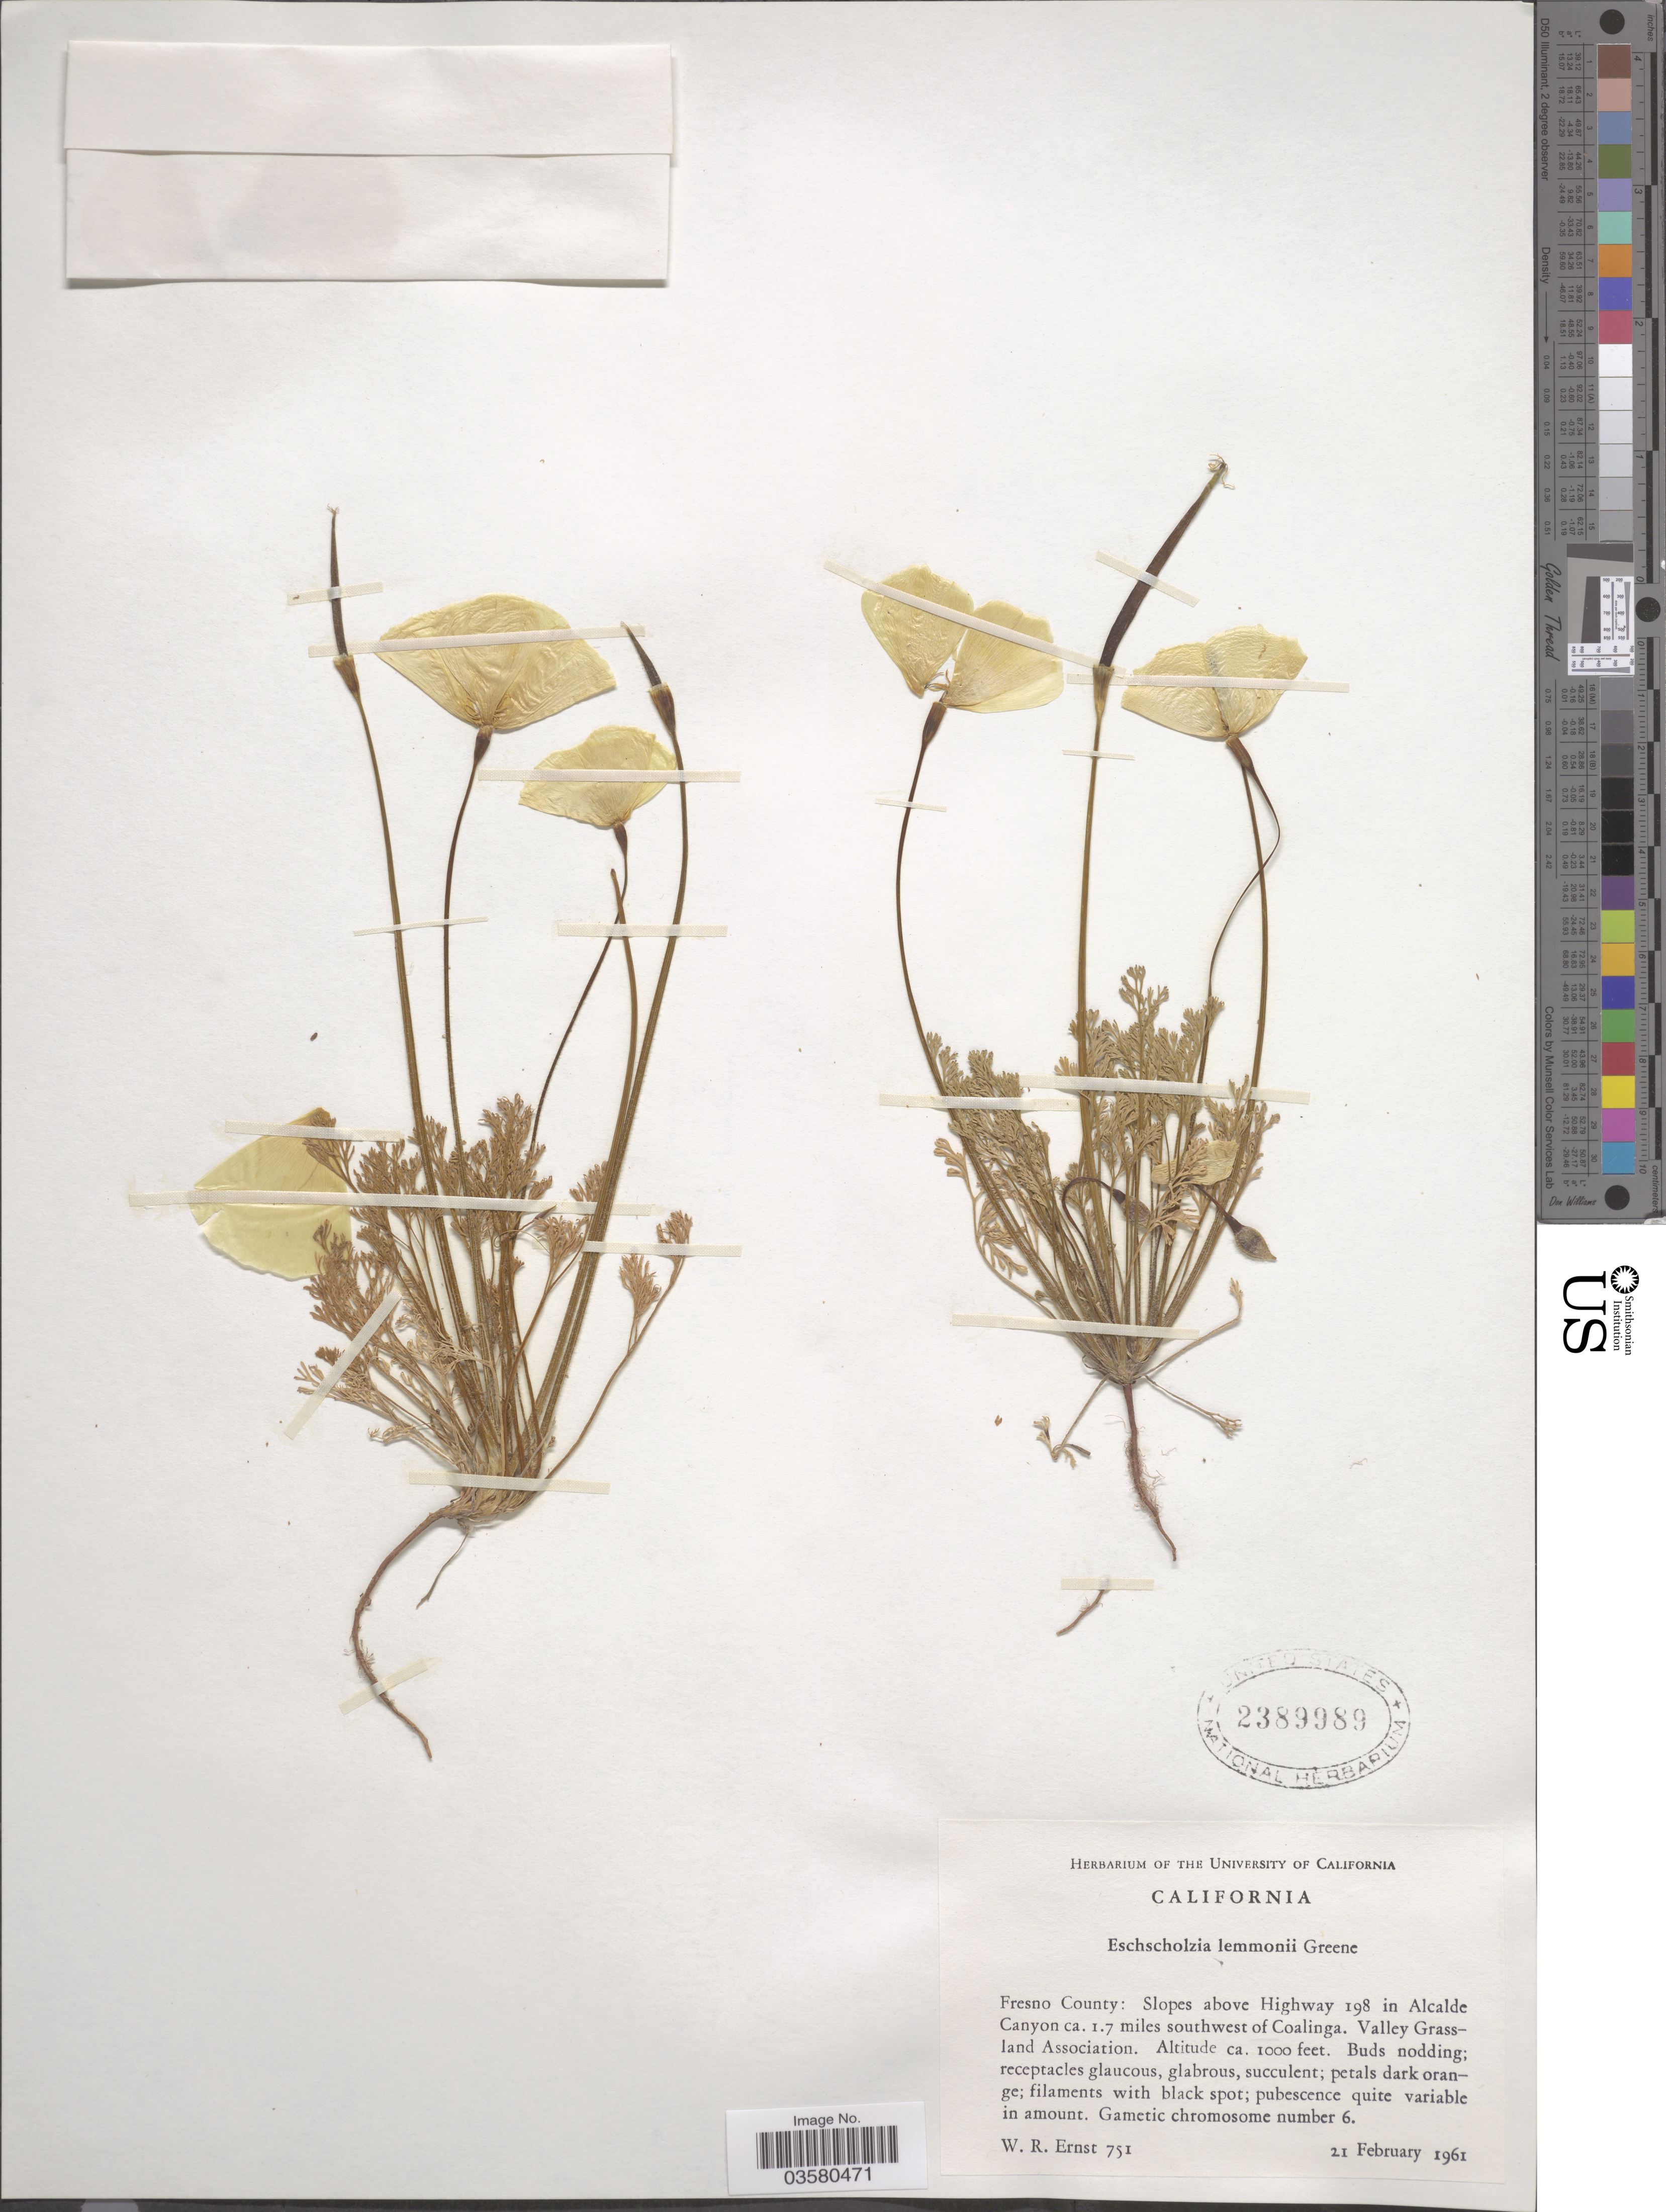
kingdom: Plantae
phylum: Tracheophyta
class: Magnoliopsida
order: Ranunculales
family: Papaveraceae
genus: Eschscholzia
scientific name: Eschscholzia lemmonii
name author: Greene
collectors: W. R. Ernst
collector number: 751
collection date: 1961-02-21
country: United States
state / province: California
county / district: Fresno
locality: Fresno County: Slopes above Highway 198 in Alcalde Canyon ca. 1.7 miles southwest of Coalinga. Valley Grassland Association.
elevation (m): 305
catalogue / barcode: US 2389989